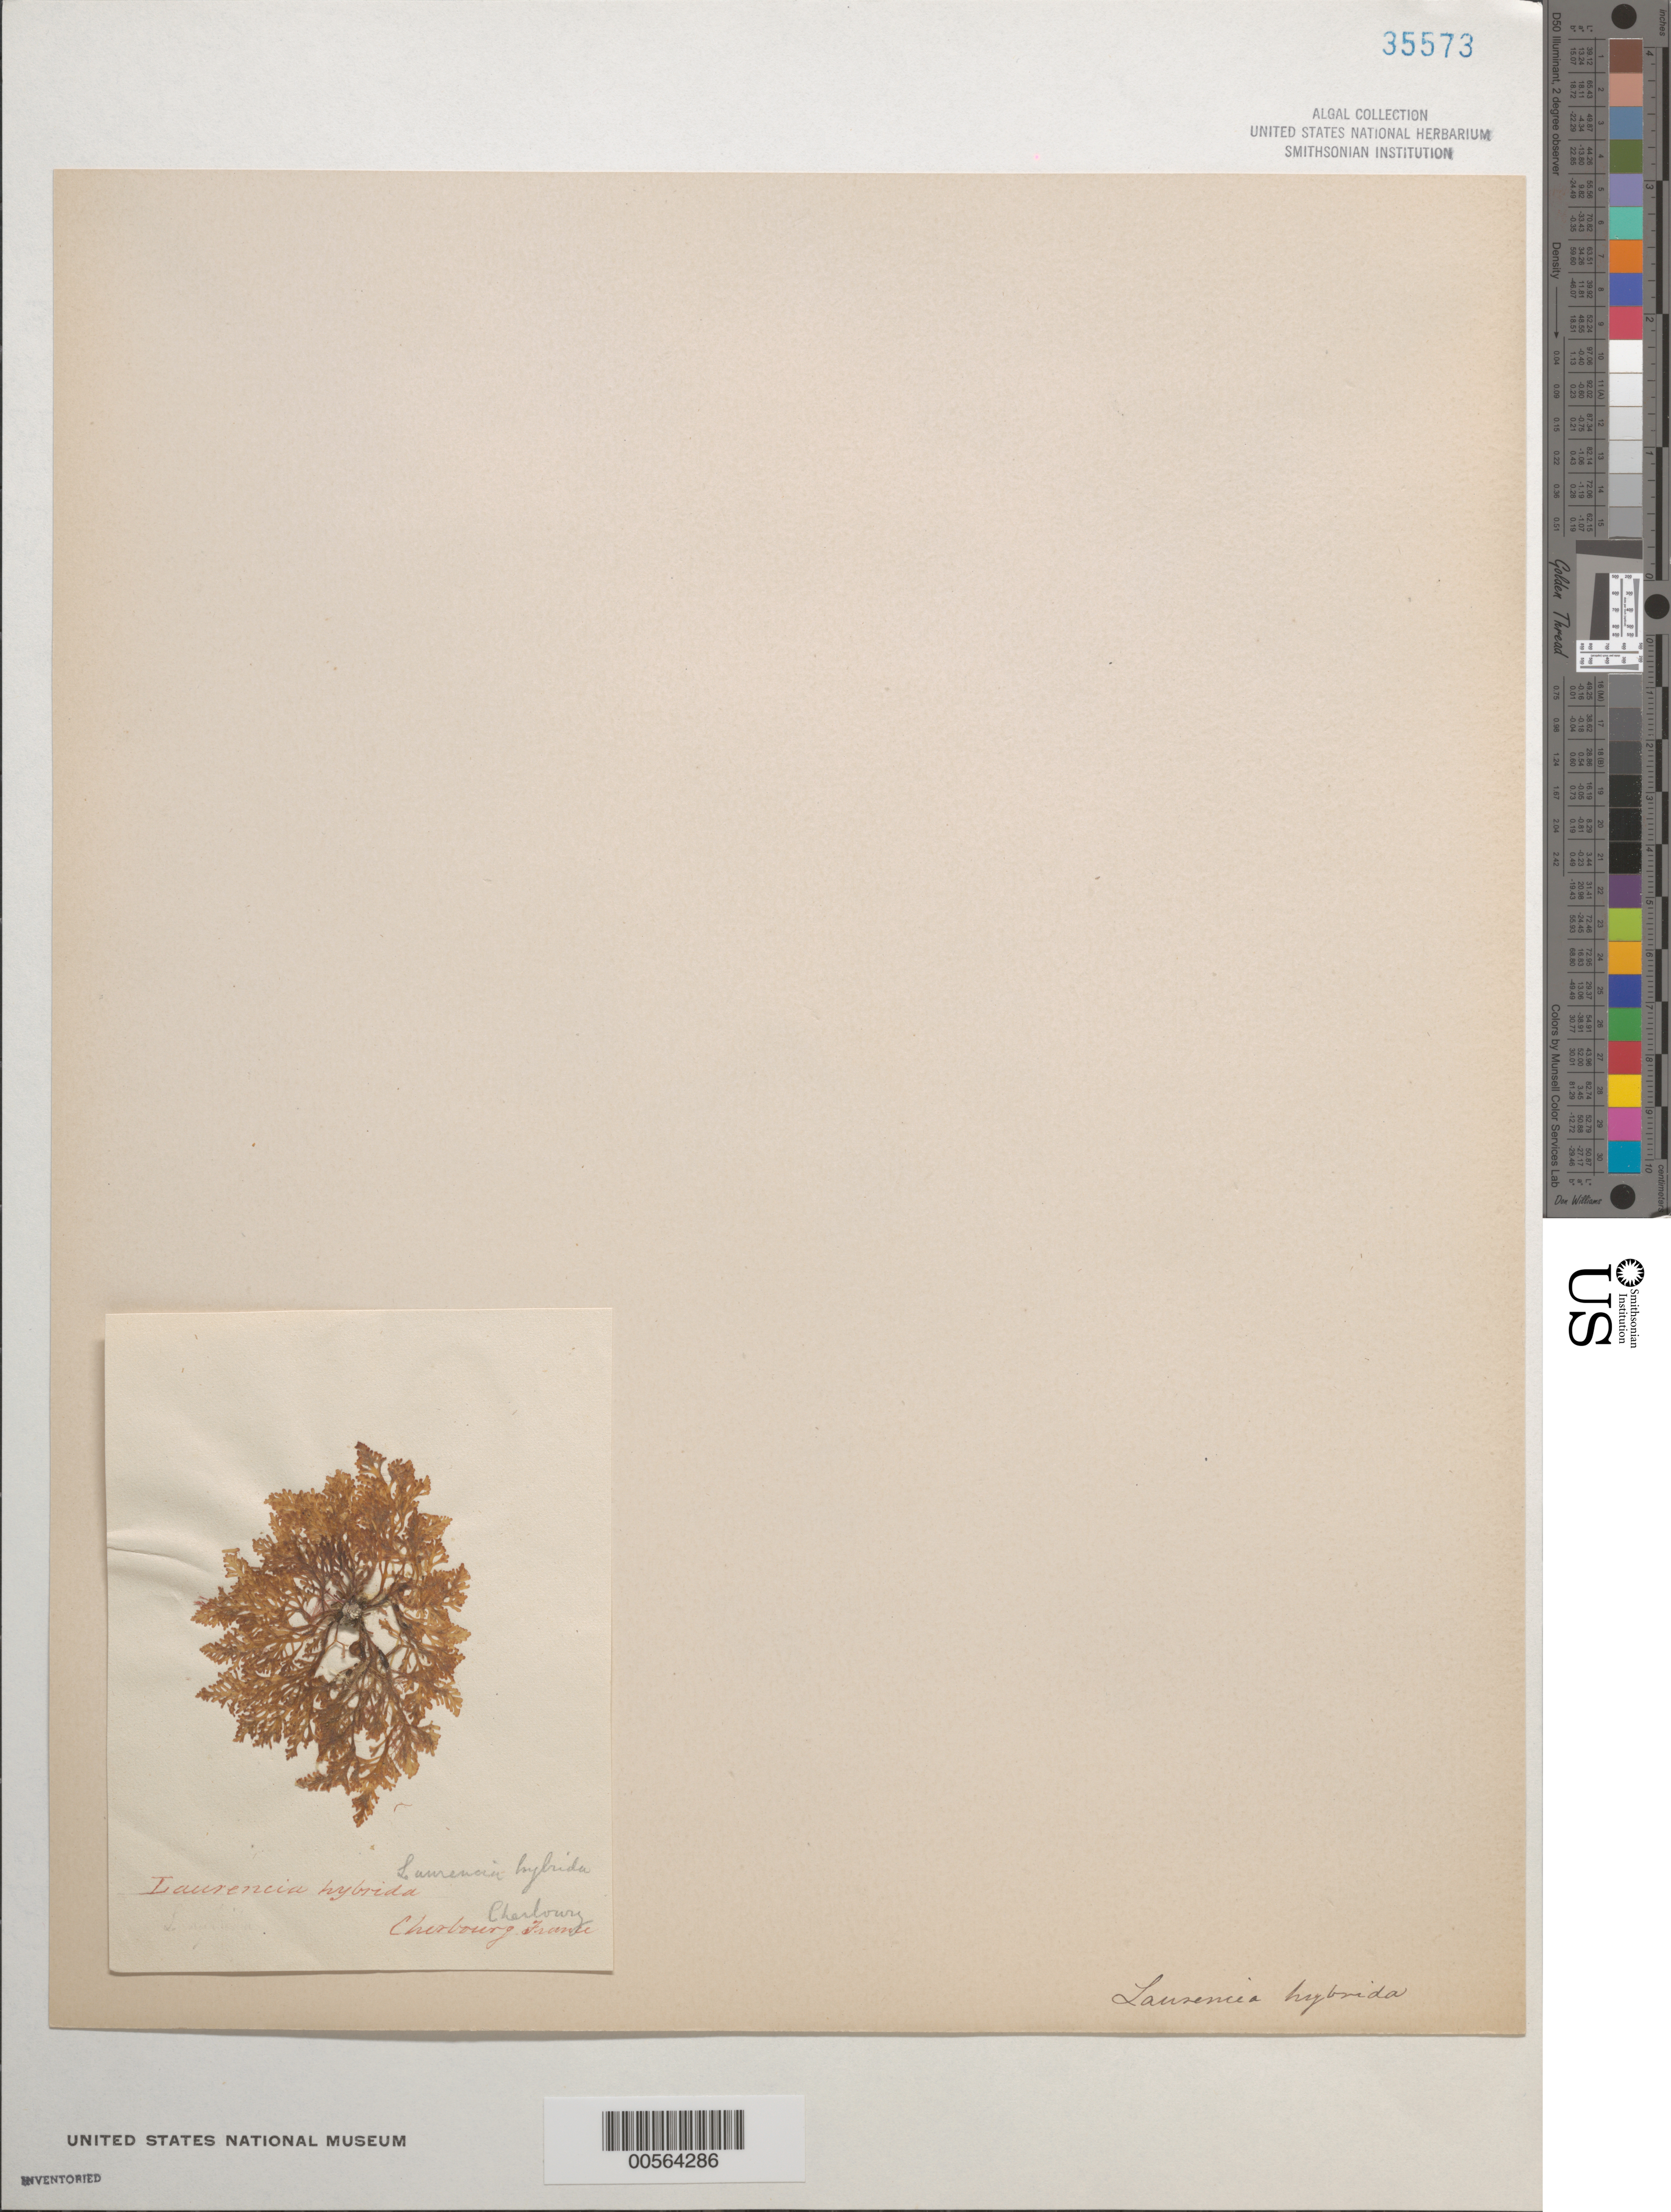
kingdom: Plantae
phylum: Rhodophyta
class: Florideophyceae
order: Ceramiales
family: Rhodomelaceae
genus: Osmundea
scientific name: Osmundea hybrida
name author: (de Candolle) K.W. Nam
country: France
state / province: Normandie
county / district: Manche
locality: Cherbourg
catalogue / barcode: US 35573